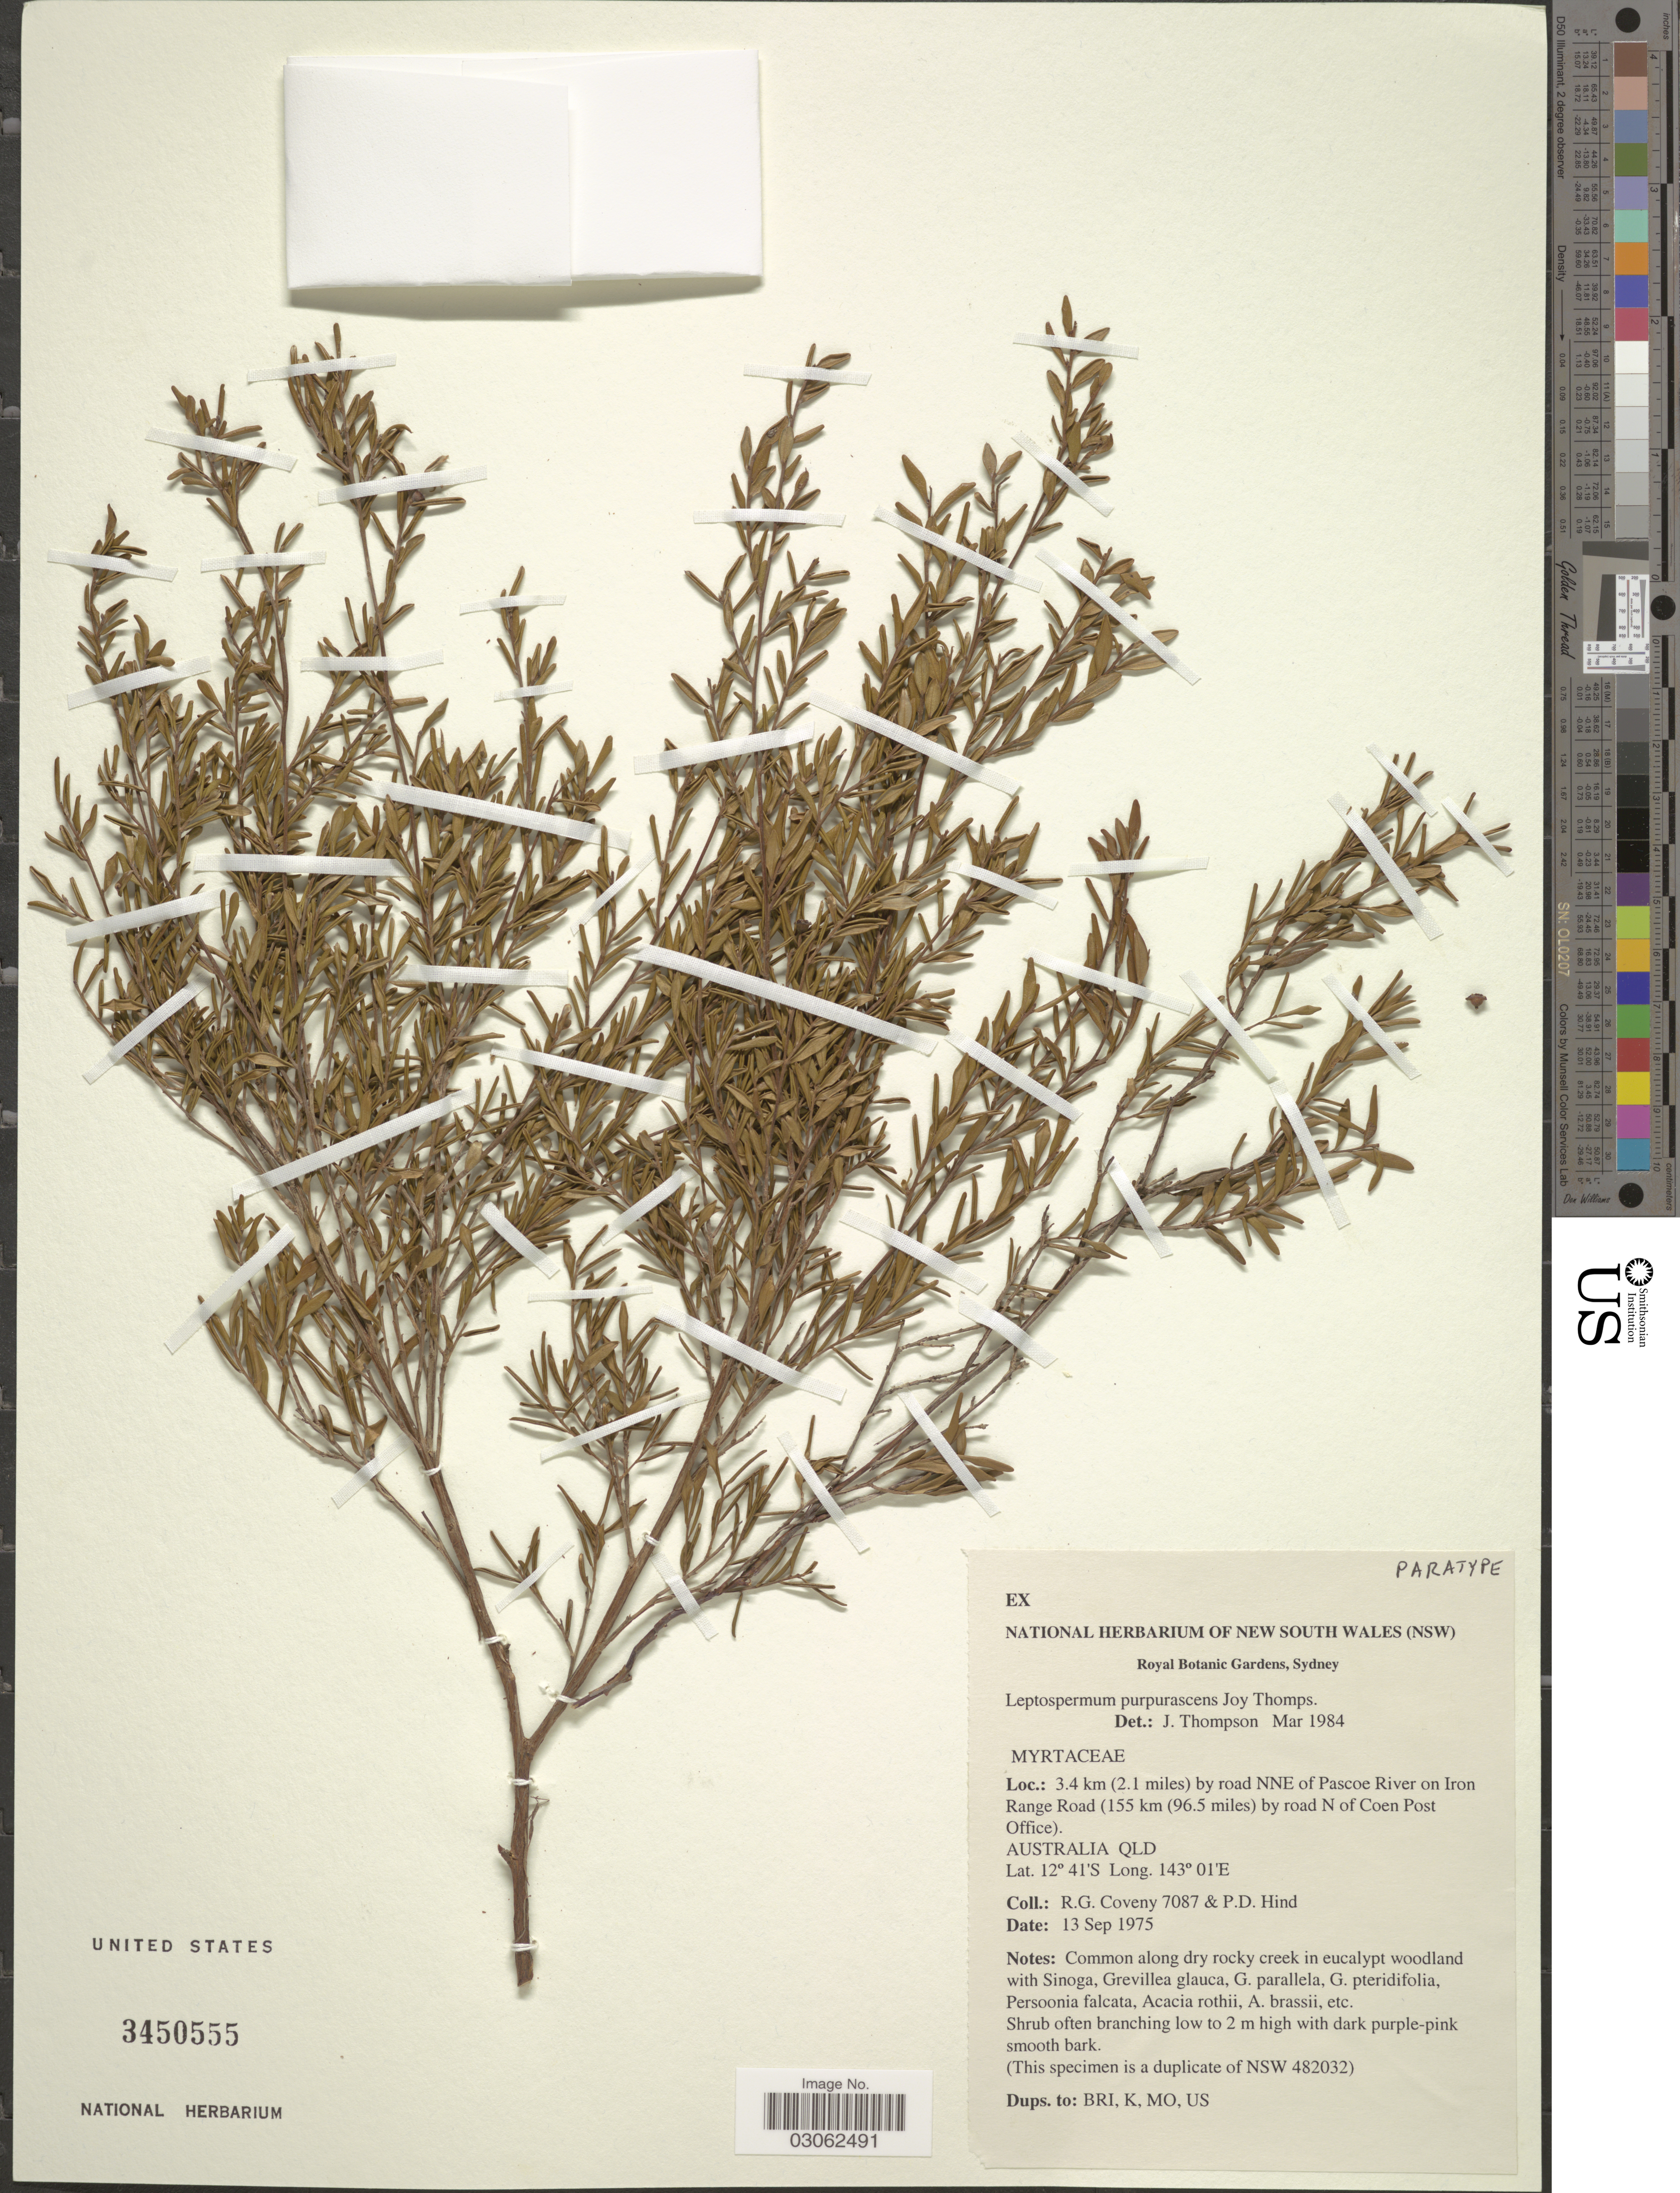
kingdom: Plantae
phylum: Tracheophyta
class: Magnoliopsida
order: Myrtales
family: Myrtaceae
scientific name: Aggreflorum purpurascens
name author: (Joy Thomps.) P.G. Wilson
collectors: R. Coveny & P. Hind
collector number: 7087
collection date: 1975-09-13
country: Australia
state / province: Queensland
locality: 3.4 km (2.1 miles) by road NNE of Pacoe River on Iron Range Road (155 km (96.5 miles) by road N of Coen Post Office). Australia QLD.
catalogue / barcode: US 3450555